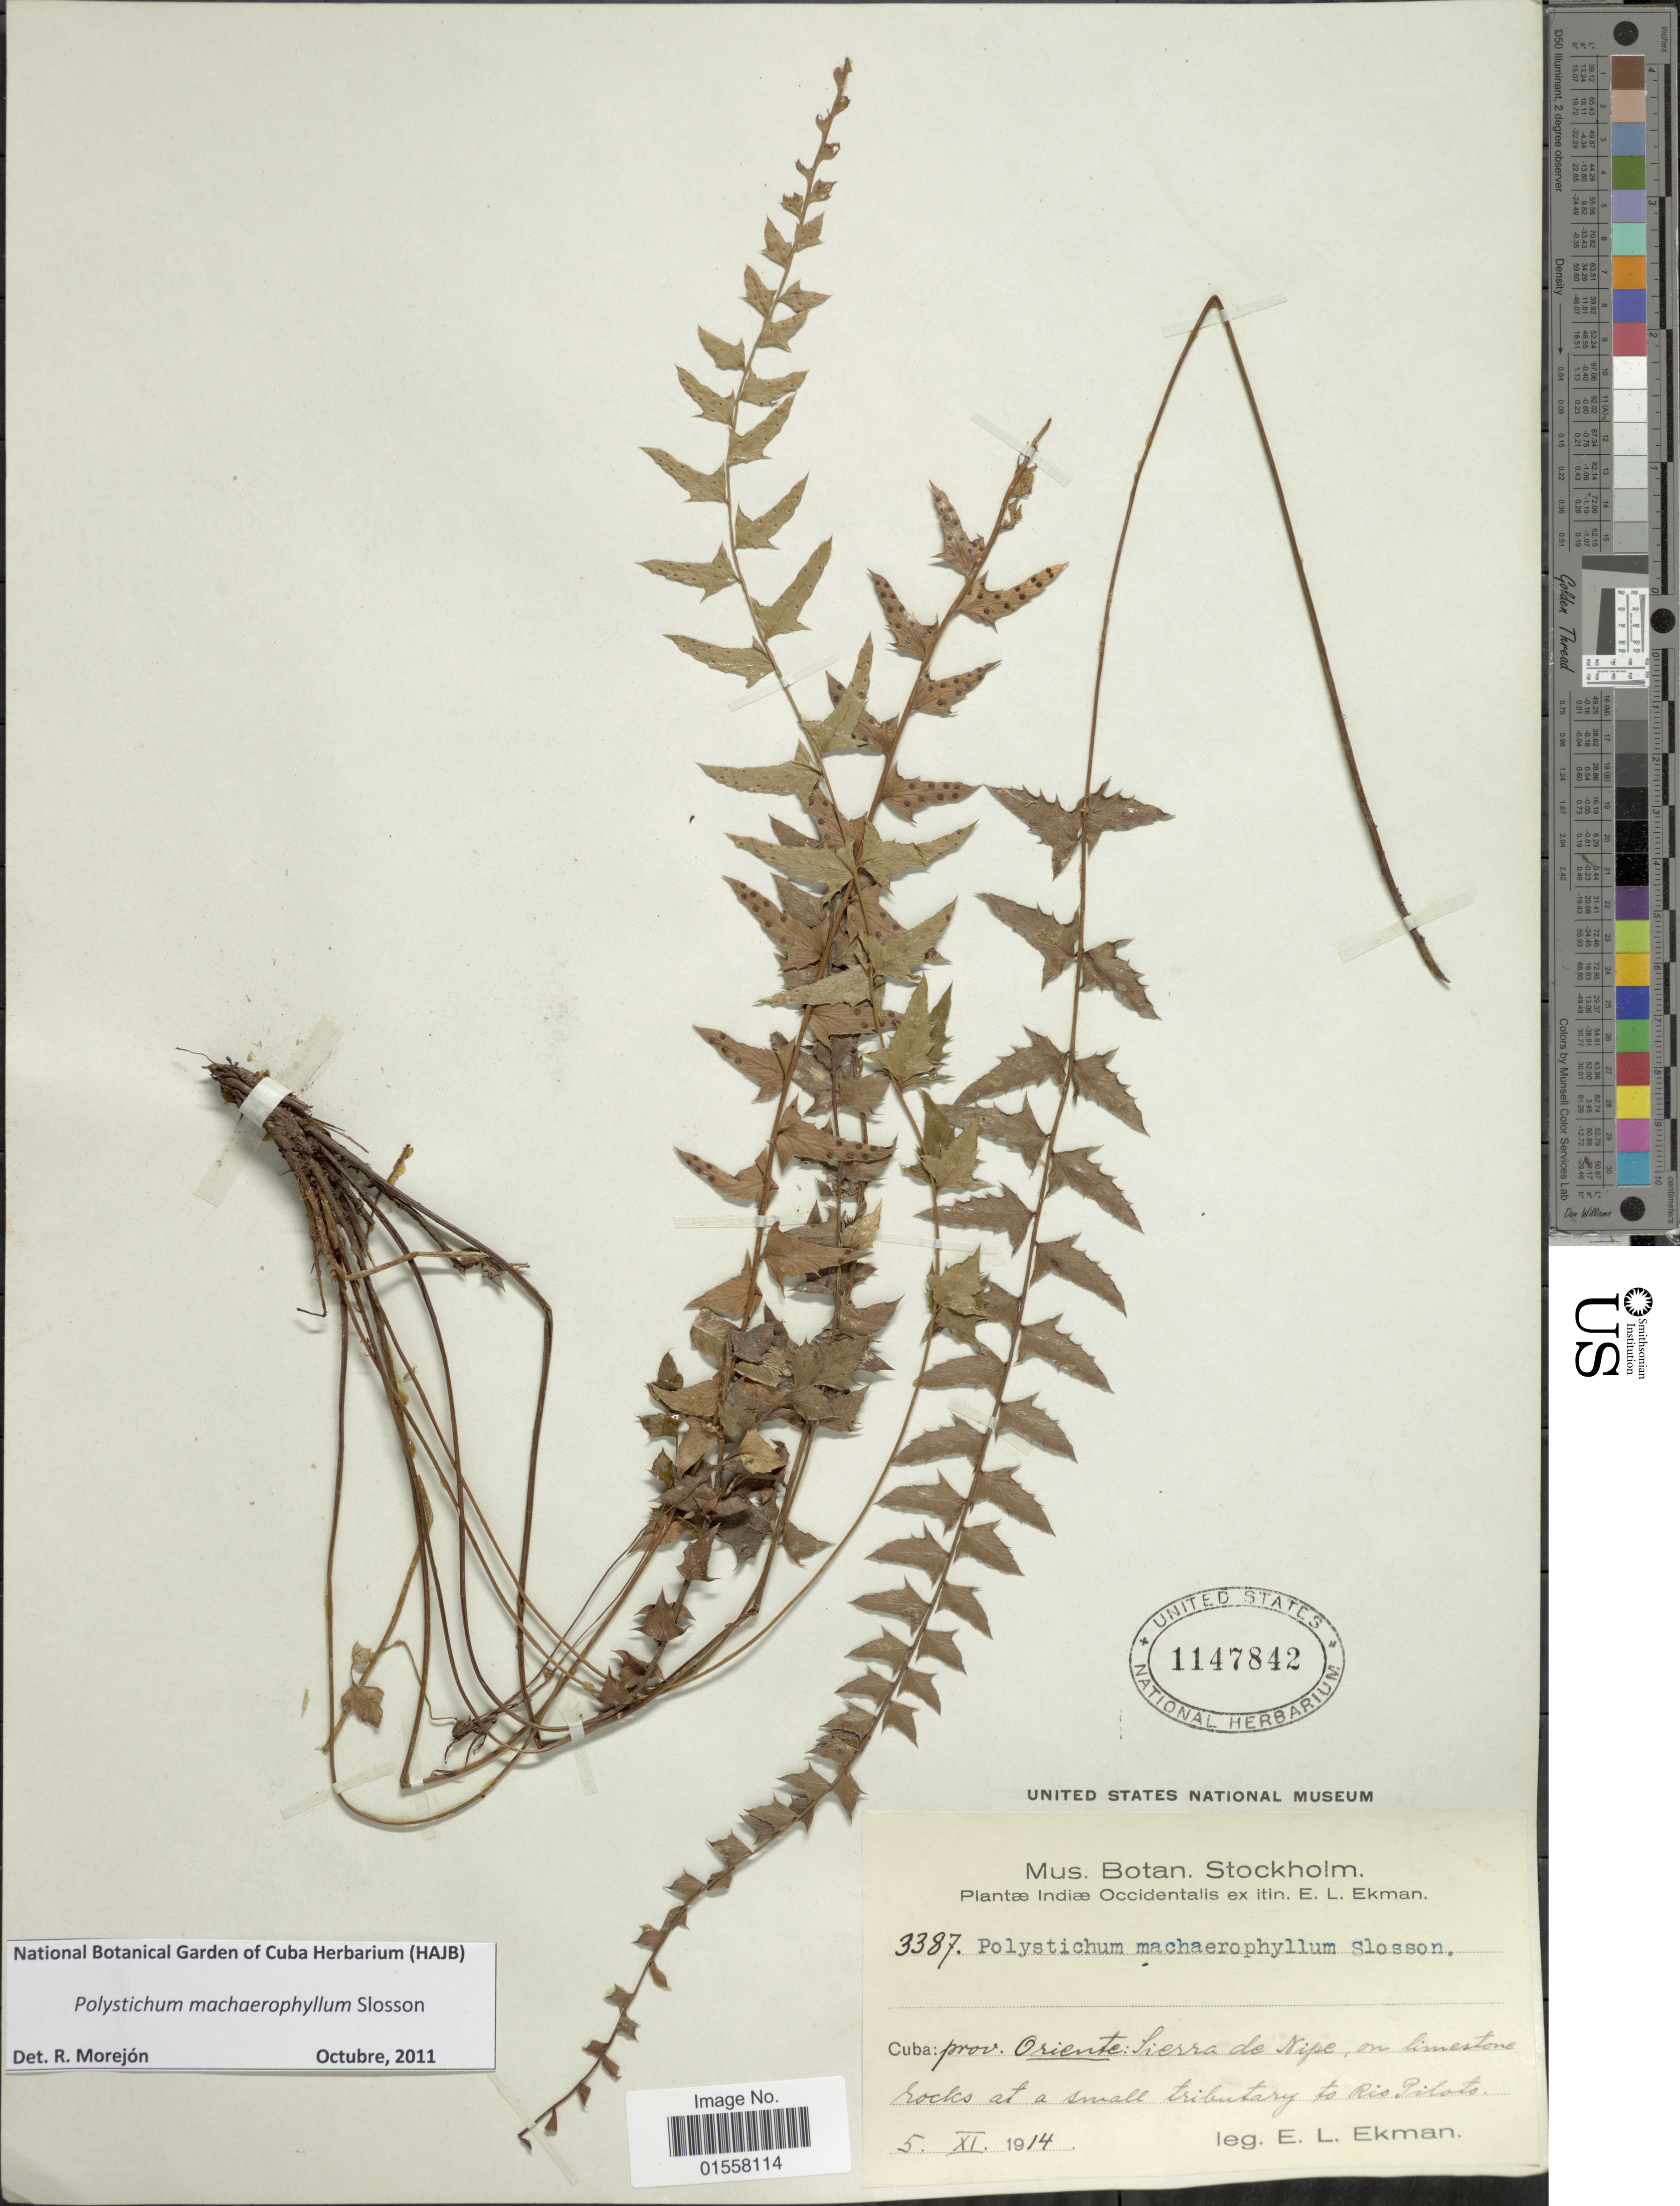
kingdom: Plantae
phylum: Tracheophyta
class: Polypodiopsida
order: Polypodiales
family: Dryopteridaceae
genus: Polystichum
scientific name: Polystichum machaerophyllum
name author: Sloss.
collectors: E. L. Ekman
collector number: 3387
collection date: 1914-11-05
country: Cuba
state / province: Oriente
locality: Indiae Occidentalis, Cuba: prov. Oriente: Sierra de Nipe, on limestone rocks at a small tributary to Rio Pilato.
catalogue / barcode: US 1147842